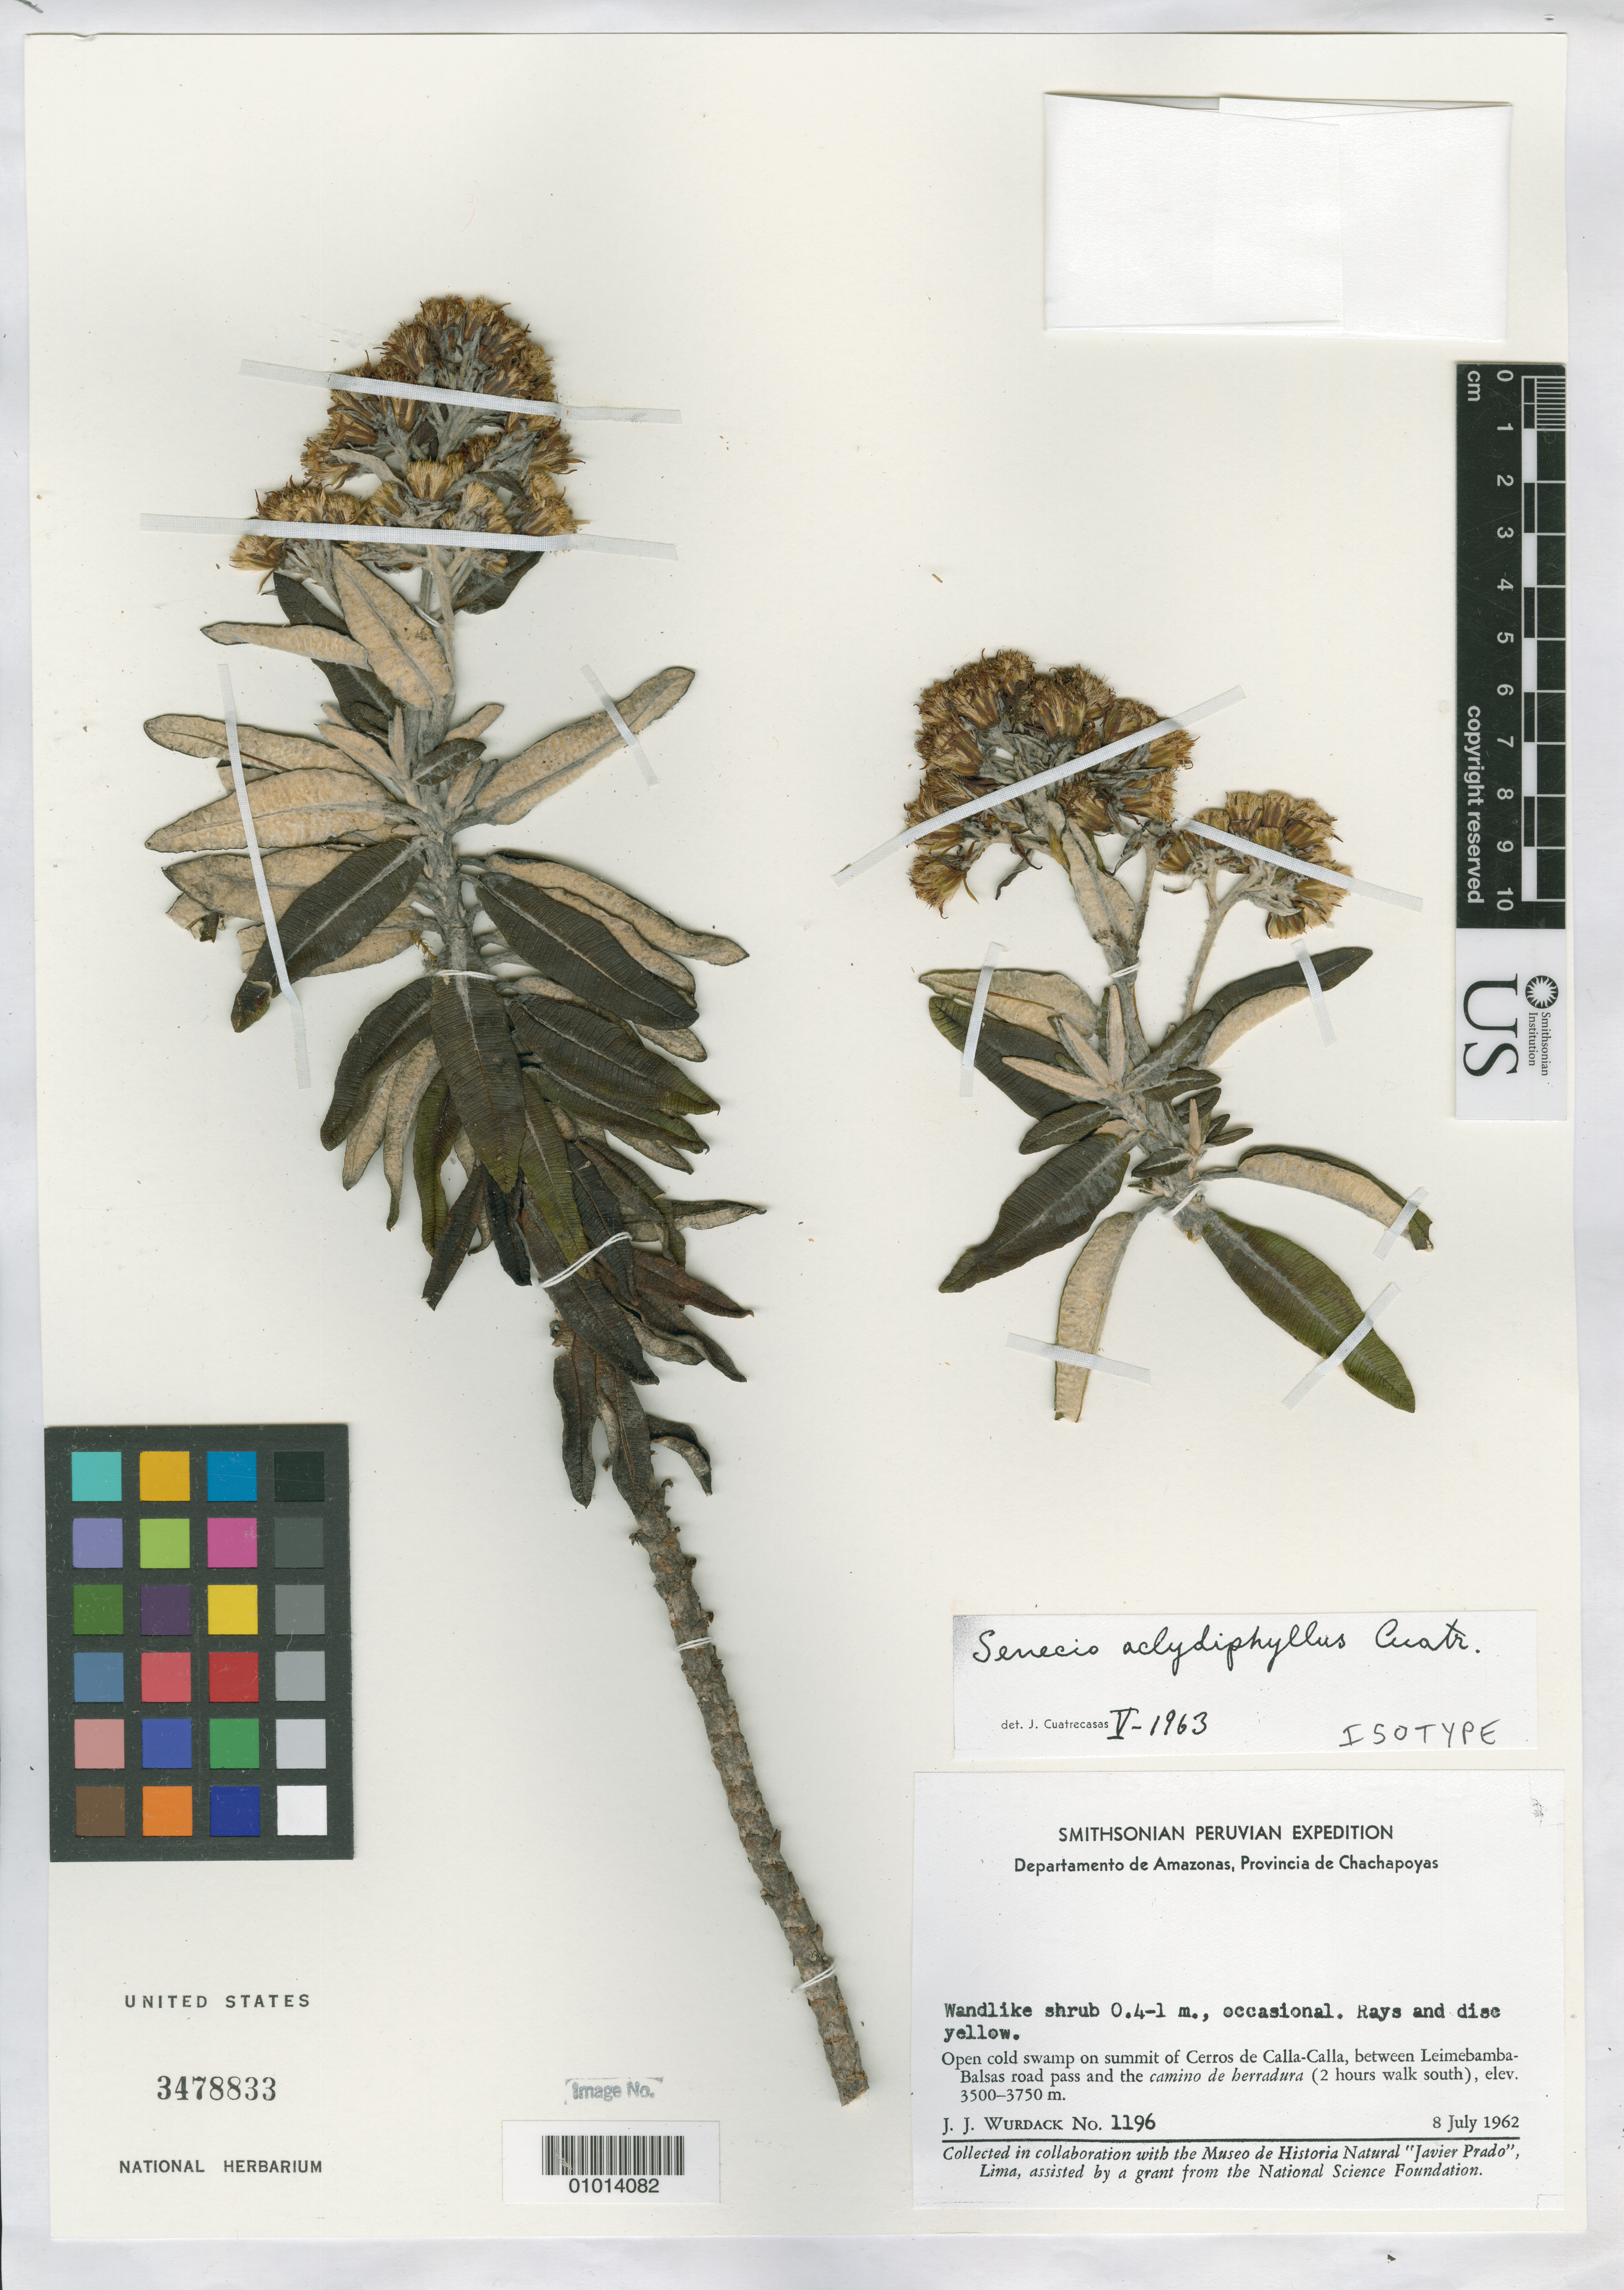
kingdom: Plantae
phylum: Tracheophyta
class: Magnoliopsida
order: Asterales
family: Asteraceae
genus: Senecio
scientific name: Senecio aclydiphyllus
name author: Cuatrec.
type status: Isotype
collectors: J. J. Wurdack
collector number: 1169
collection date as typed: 08 Jul 1962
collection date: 1962-07-08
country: Peru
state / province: Amazonas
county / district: Chachapoyas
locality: Summit of Cerros de Calla-Calla, between Lermebama - Balsas Road pass and the "Camino de Lerradura".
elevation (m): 3500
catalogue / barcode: US 3478833